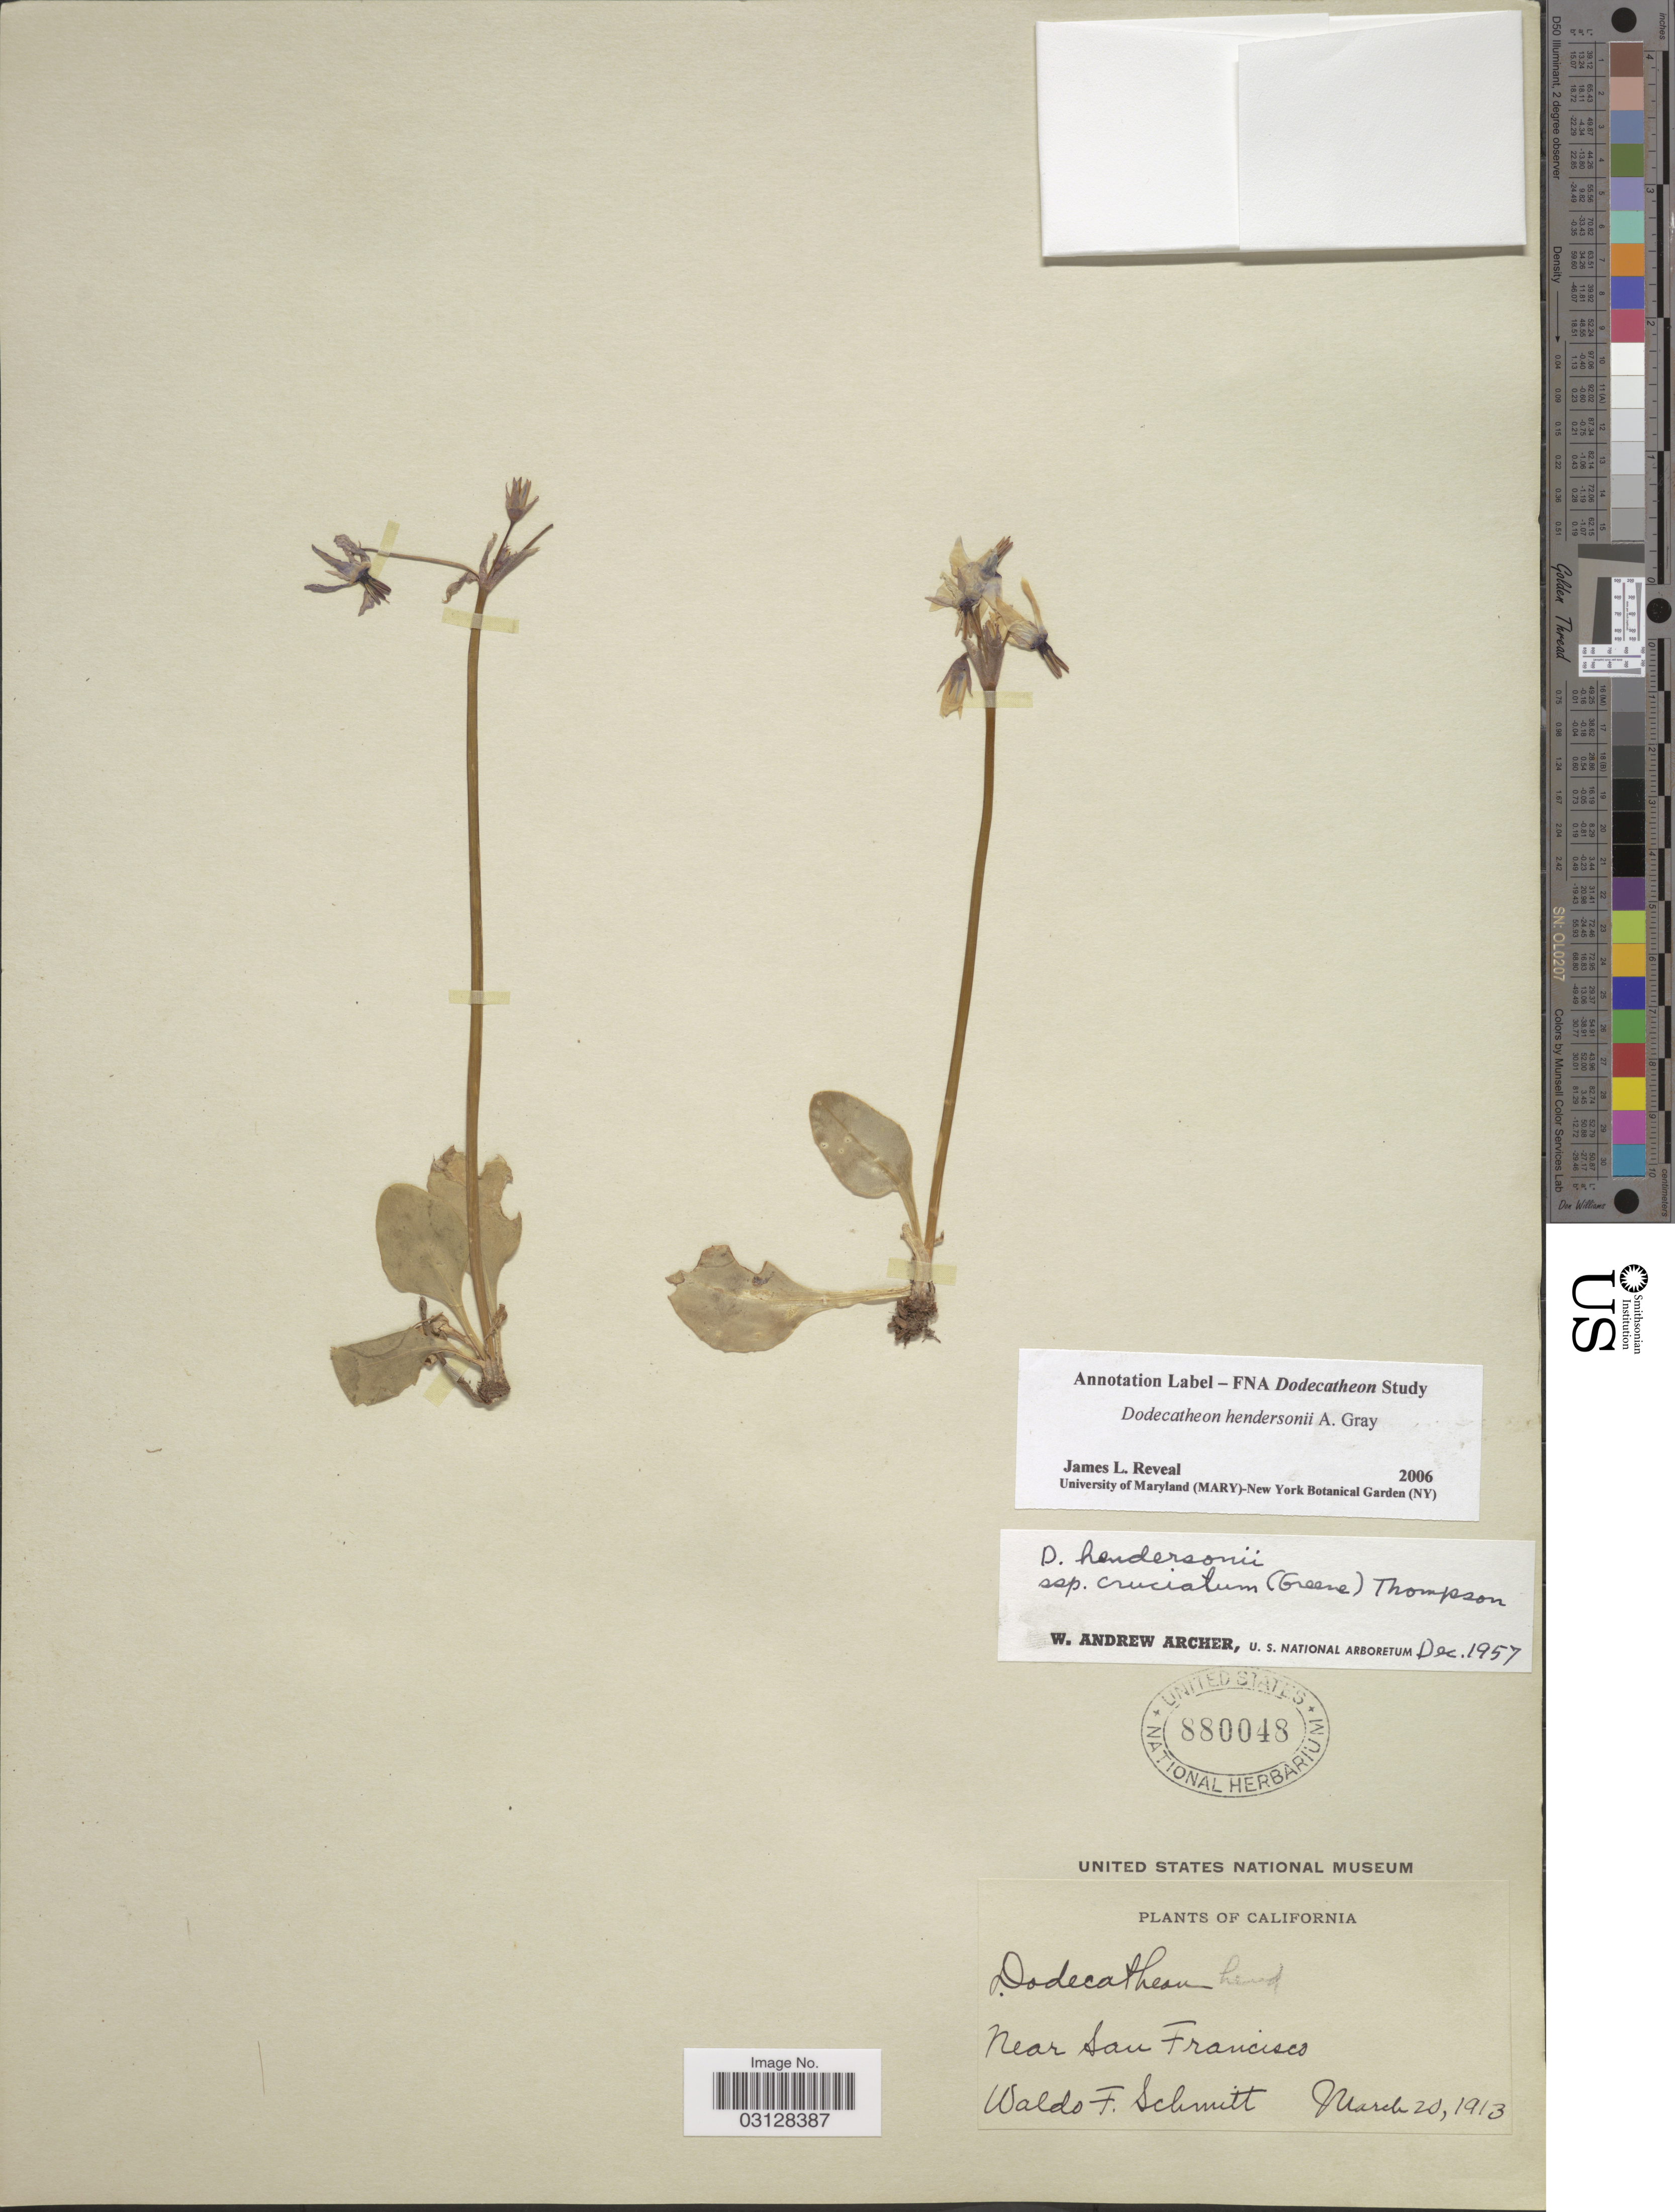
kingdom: Plantae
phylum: Tracheophyta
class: Magnoliopsida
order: Ericales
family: Primulaceae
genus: Dodecatheon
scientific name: Dodecatheon hendersonii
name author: A. Gray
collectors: W. F. Schmitt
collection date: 1913-03-20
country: United States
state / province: California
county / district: San Francisco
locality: Near San Francisco.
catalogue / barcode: US 880048